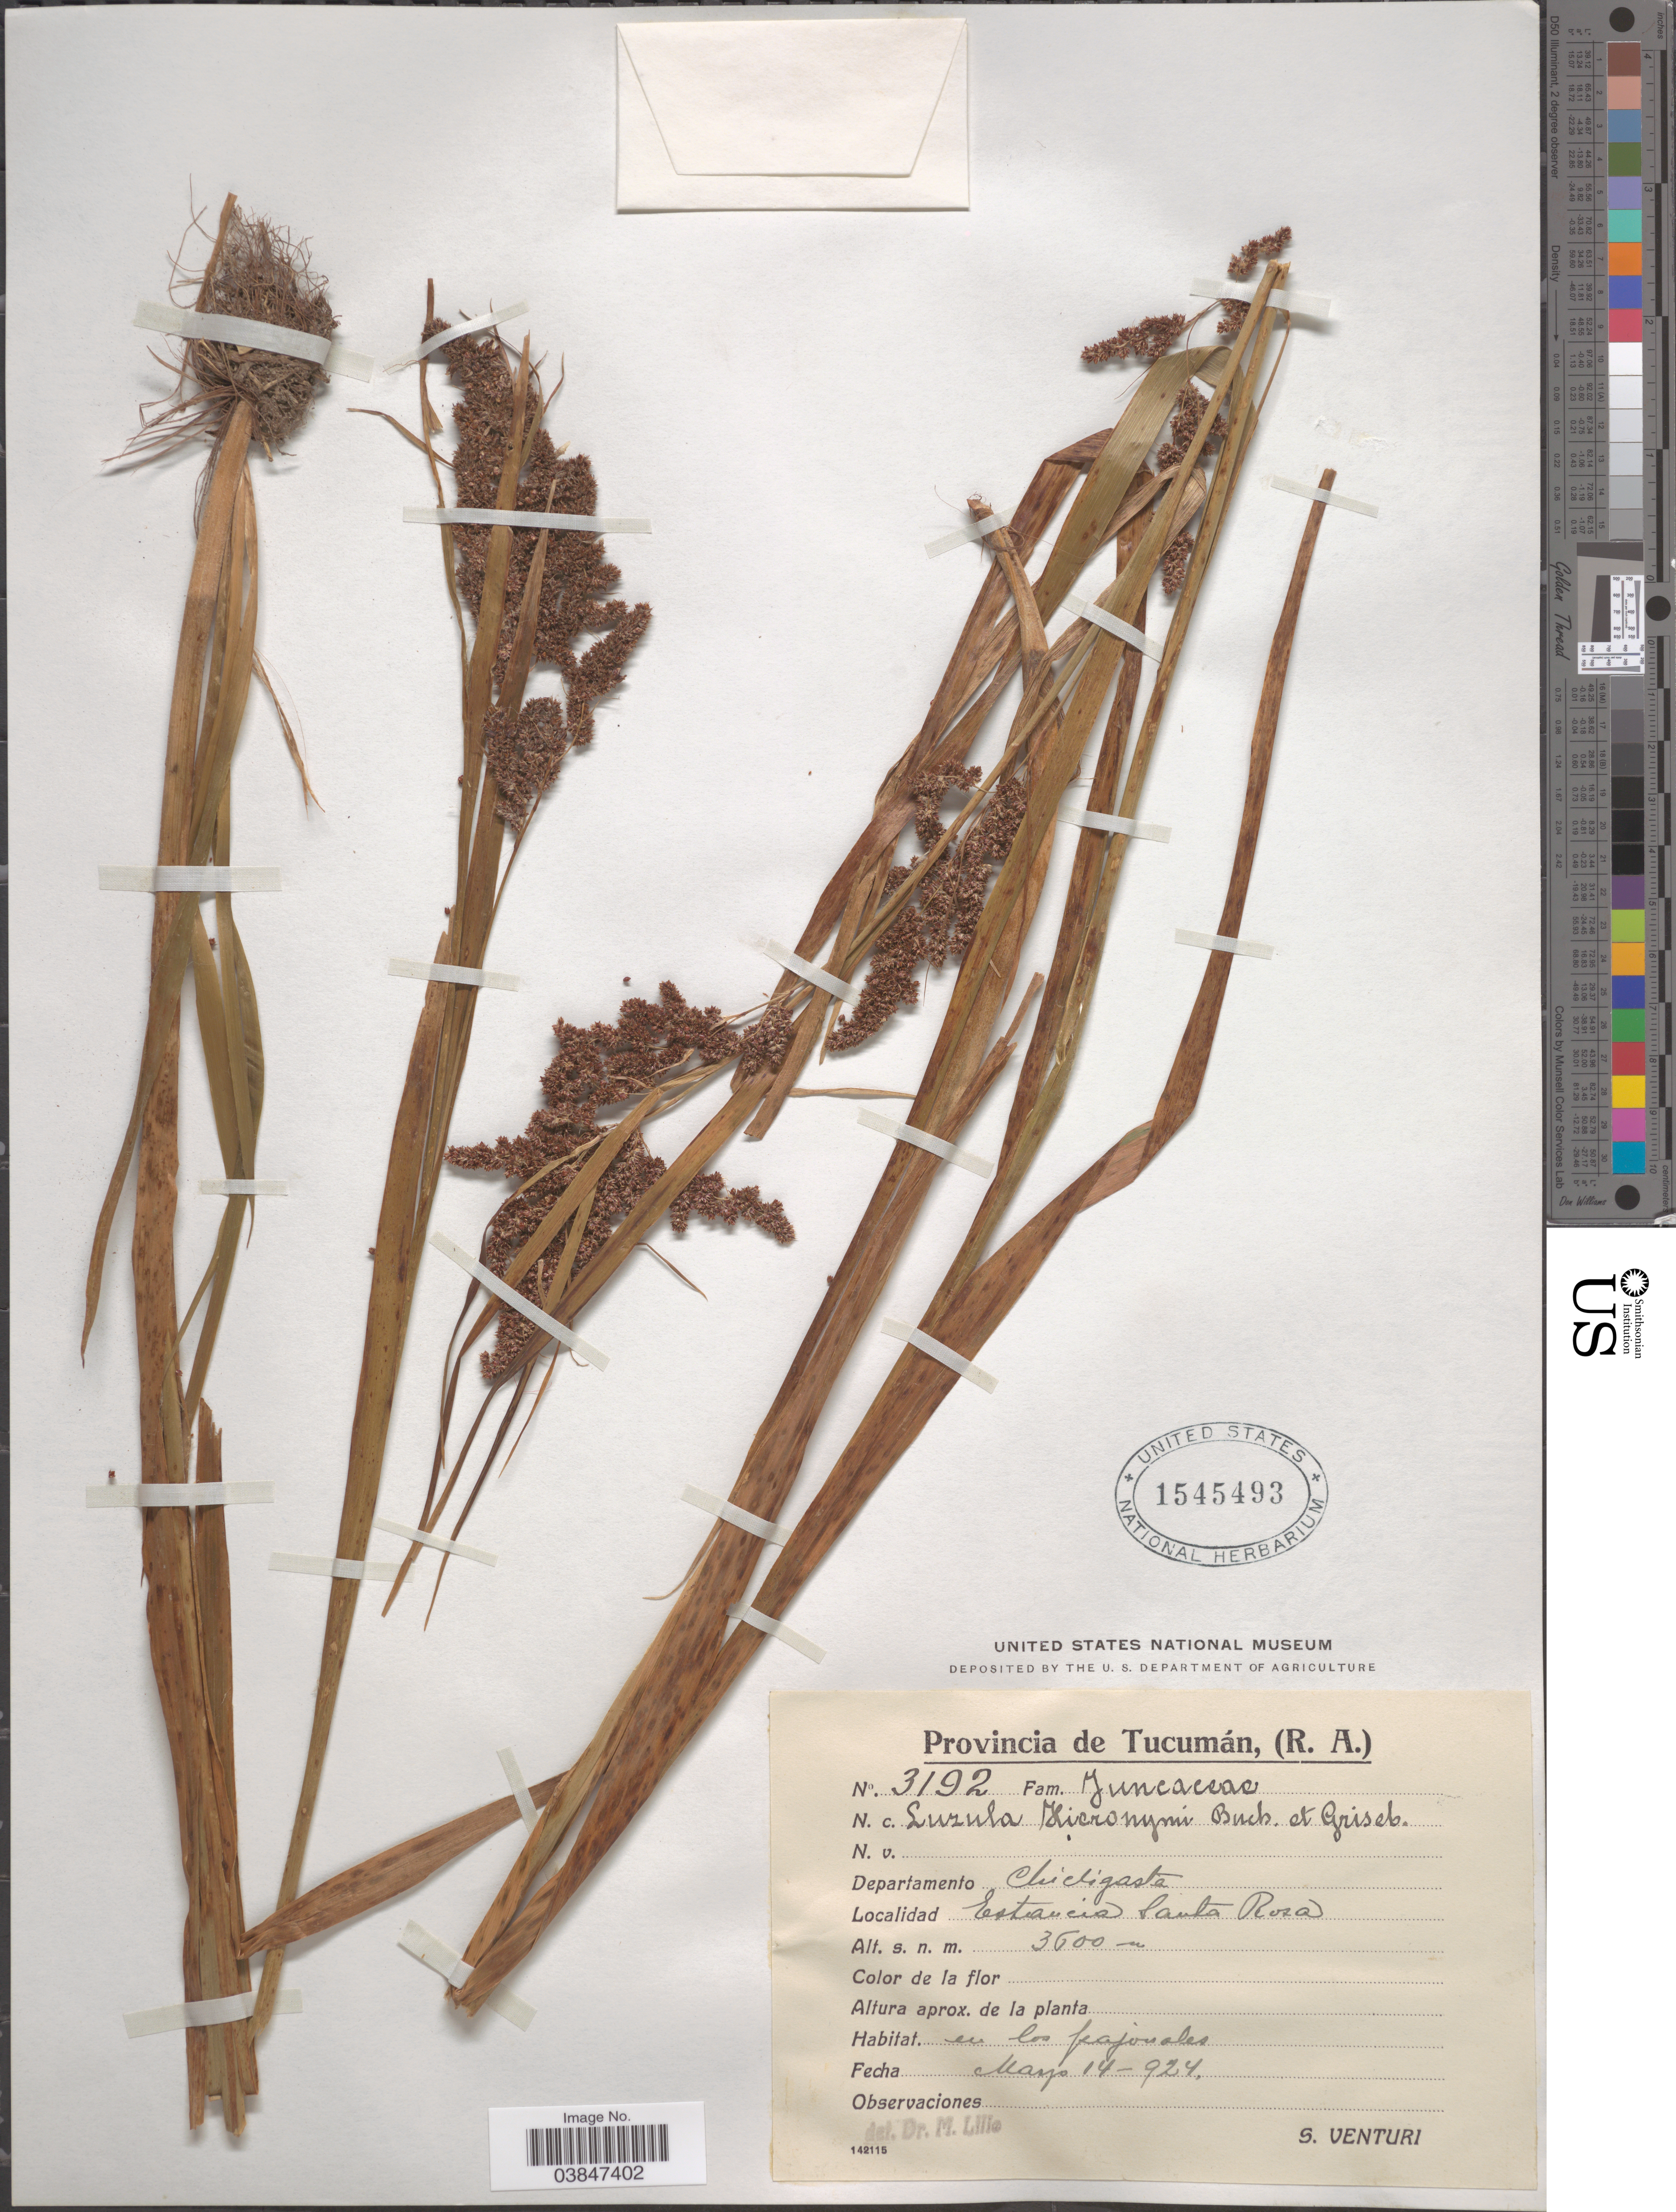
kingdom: Plantae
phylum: Tracheophyta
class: Liliopsida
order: Poales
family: Juncaceae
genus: Luzula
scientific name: Luzula hieronymi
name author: Buchenau & Griseb.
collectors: S. Venturi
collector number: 3192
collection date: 1924-05-14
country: Argentina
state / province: Tucuman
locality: Departamento Chicligasta. Estancia Santa Rosa.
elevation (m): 3500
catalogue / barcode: US 1545493